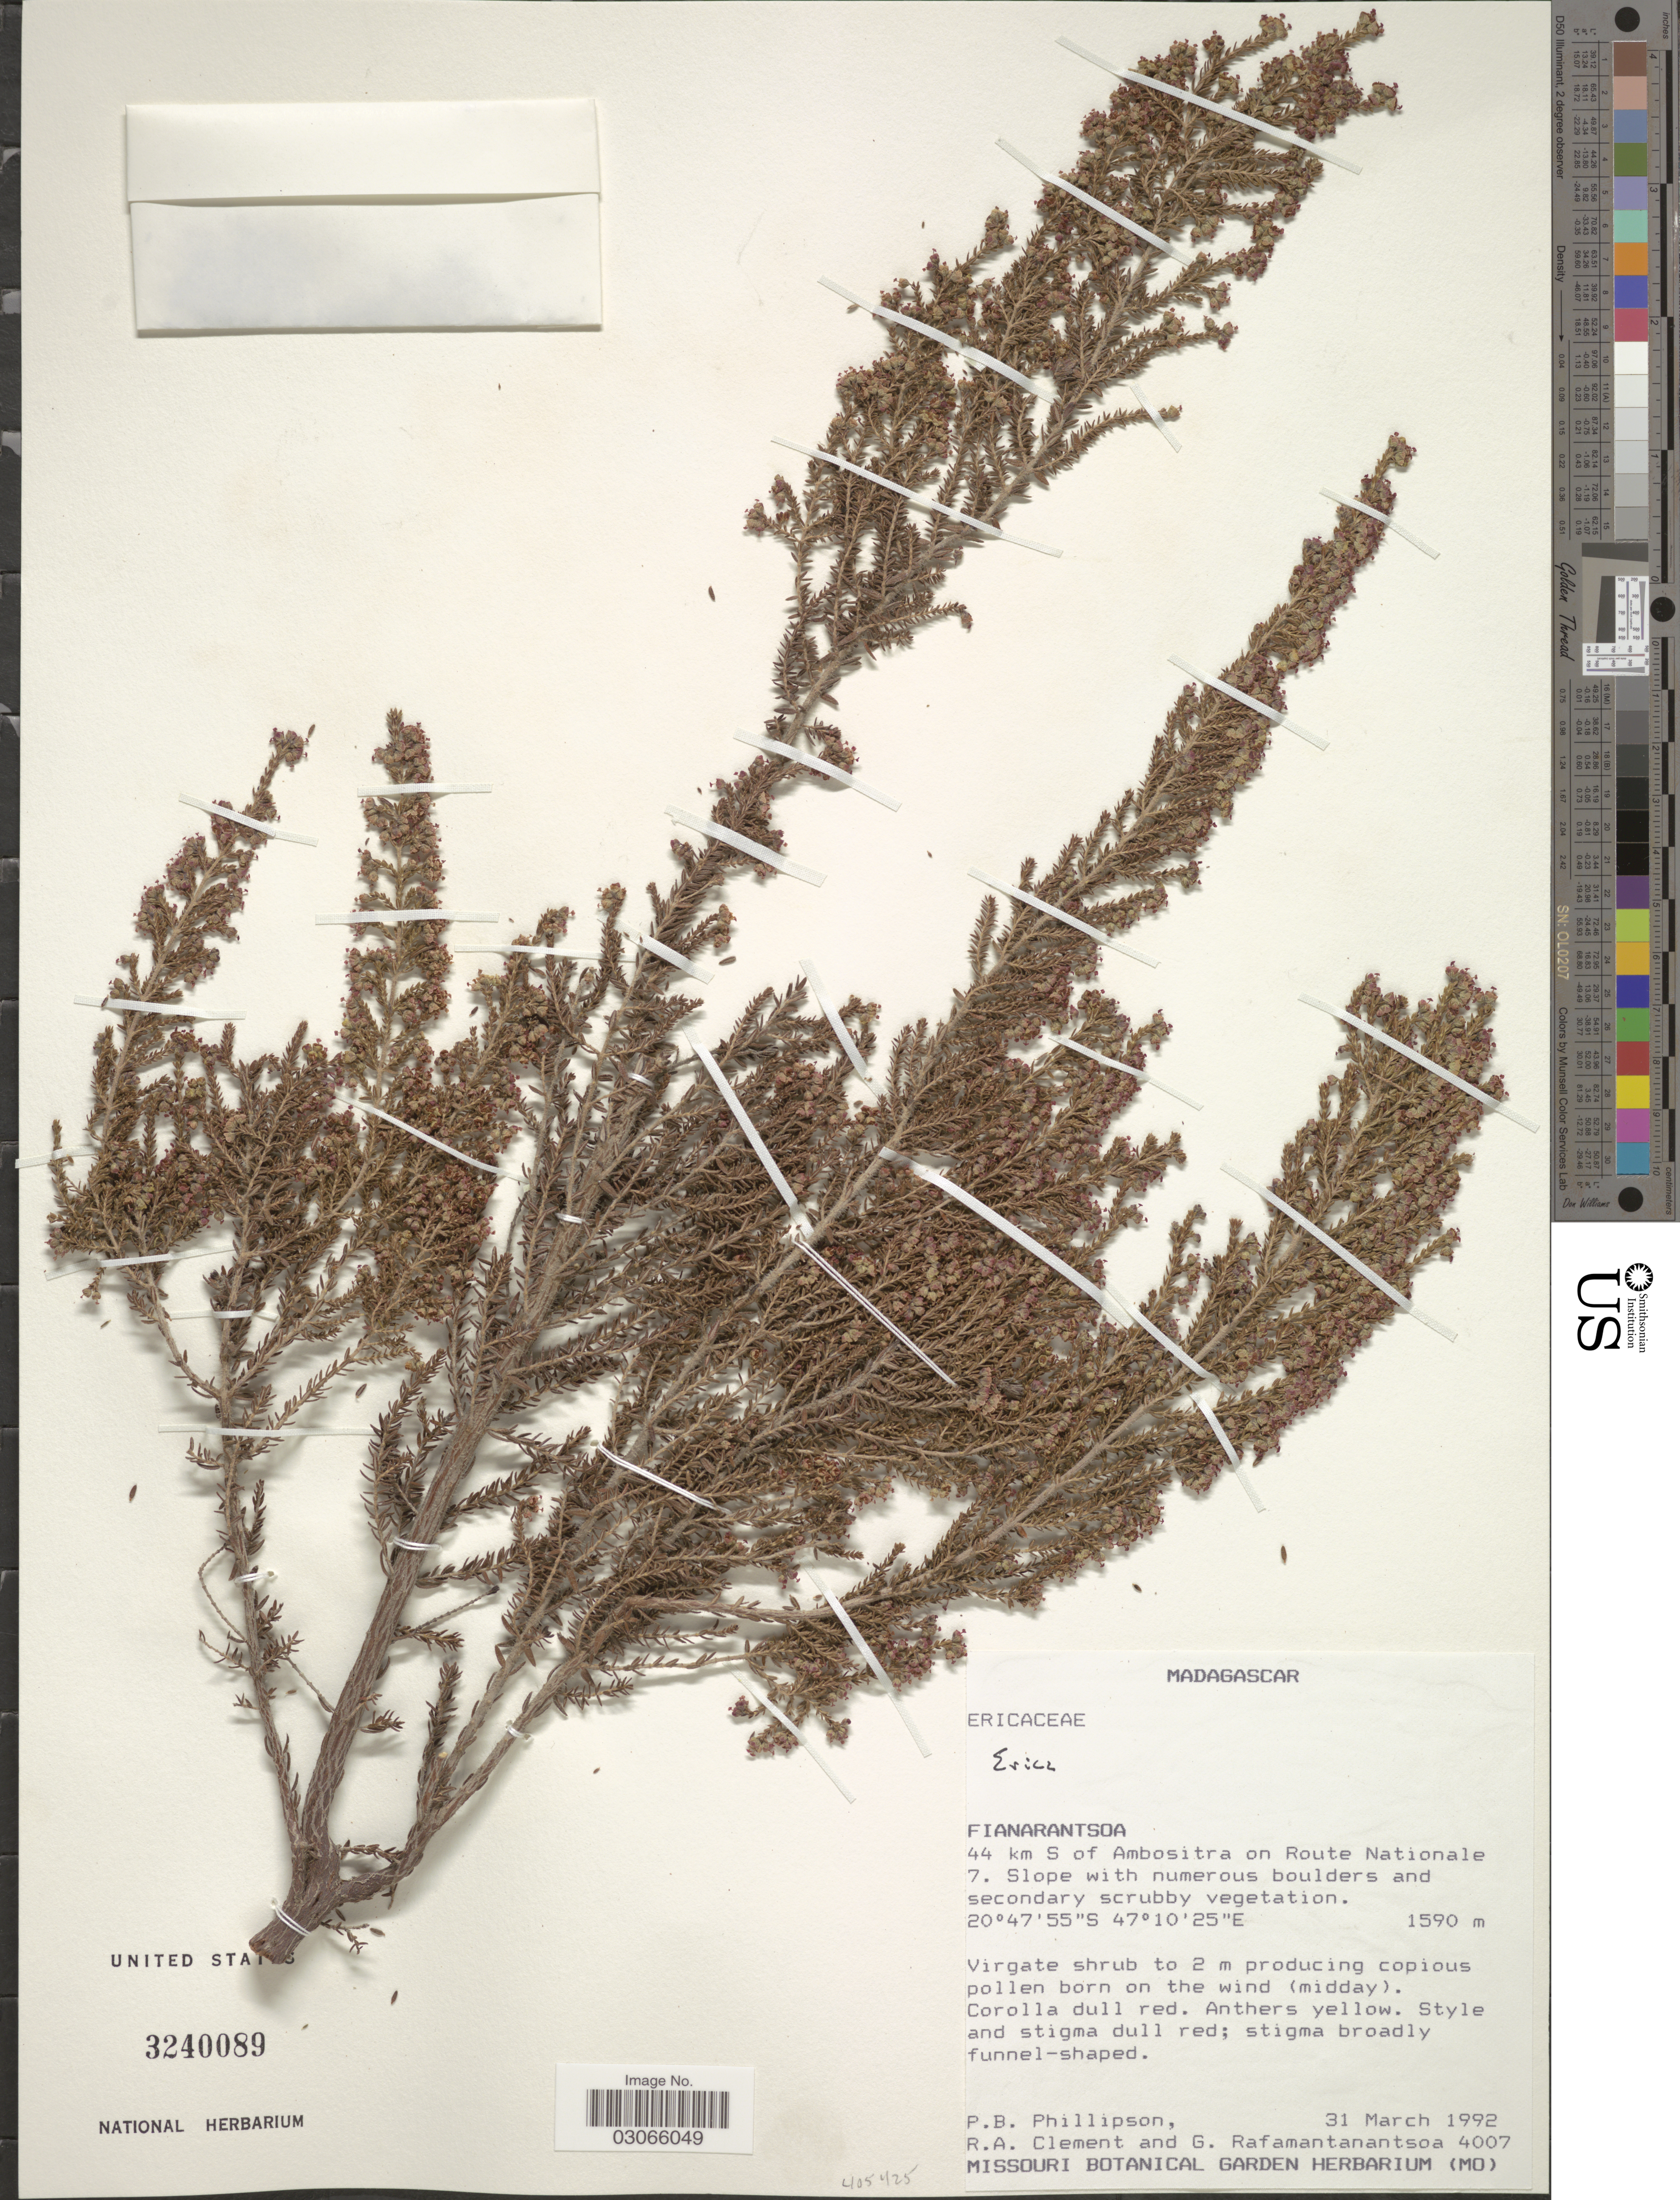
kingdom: Plantae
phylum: Tracheophyta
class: Magnoliopsida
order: Ericales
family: Ericaceae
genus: Erica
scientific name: Erica sp.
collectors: P. B. Phillipson, R. A.Clement & G. Rafamantanantsoa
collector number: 4007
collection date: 1992-03-31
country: Madagascar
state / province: Amoron'i Mania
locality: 44 km S of Ambositra on Route Nationale 7.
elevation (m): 1590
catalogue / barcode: US 3240089